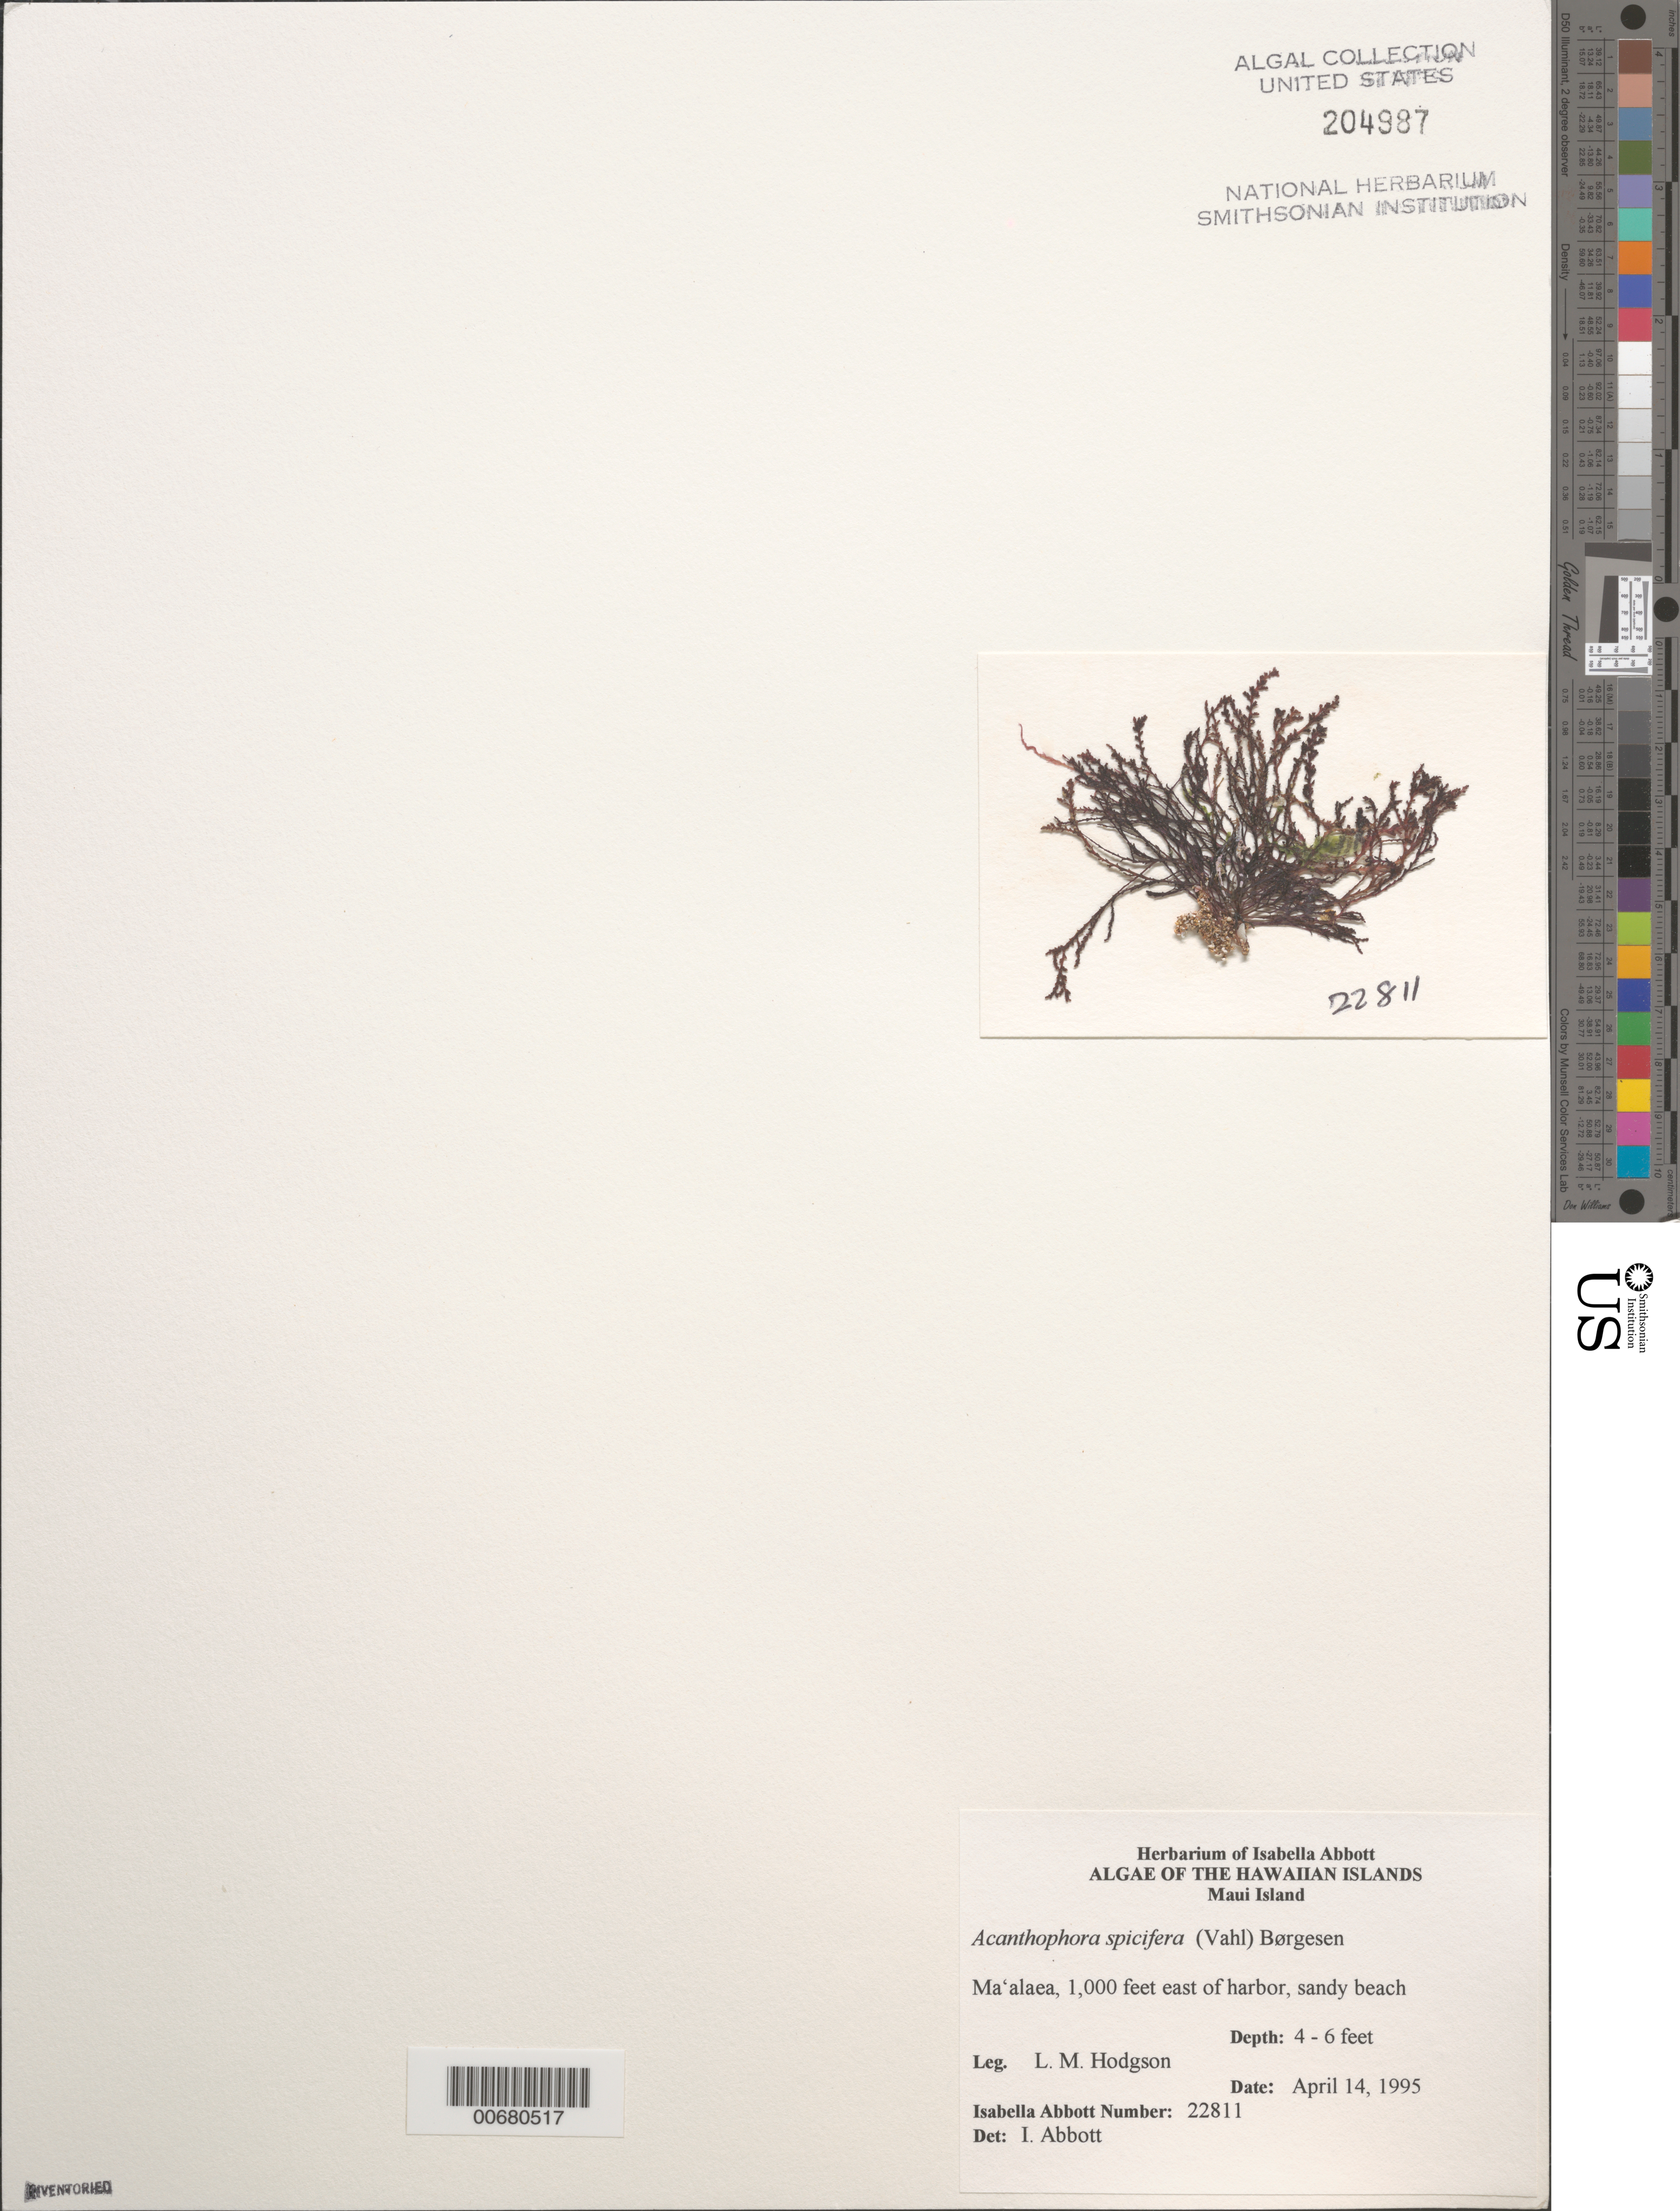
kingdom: Plantae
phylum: Rhodophyta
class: Florideophyceae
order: Ceramiales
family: Rhodomelaceae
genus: Acanthophora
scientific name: Acanthophora spicifera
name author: (Vahl) Børgesen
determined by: Abbott, Isabella A.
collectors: L. M. Hodgson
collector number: IAA 22811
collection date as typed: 14 Apr 1995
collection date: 1995-04-14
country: United States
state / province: Hawaii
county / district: Maui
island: Maui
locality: Ma'alaea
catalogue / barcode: US 204987